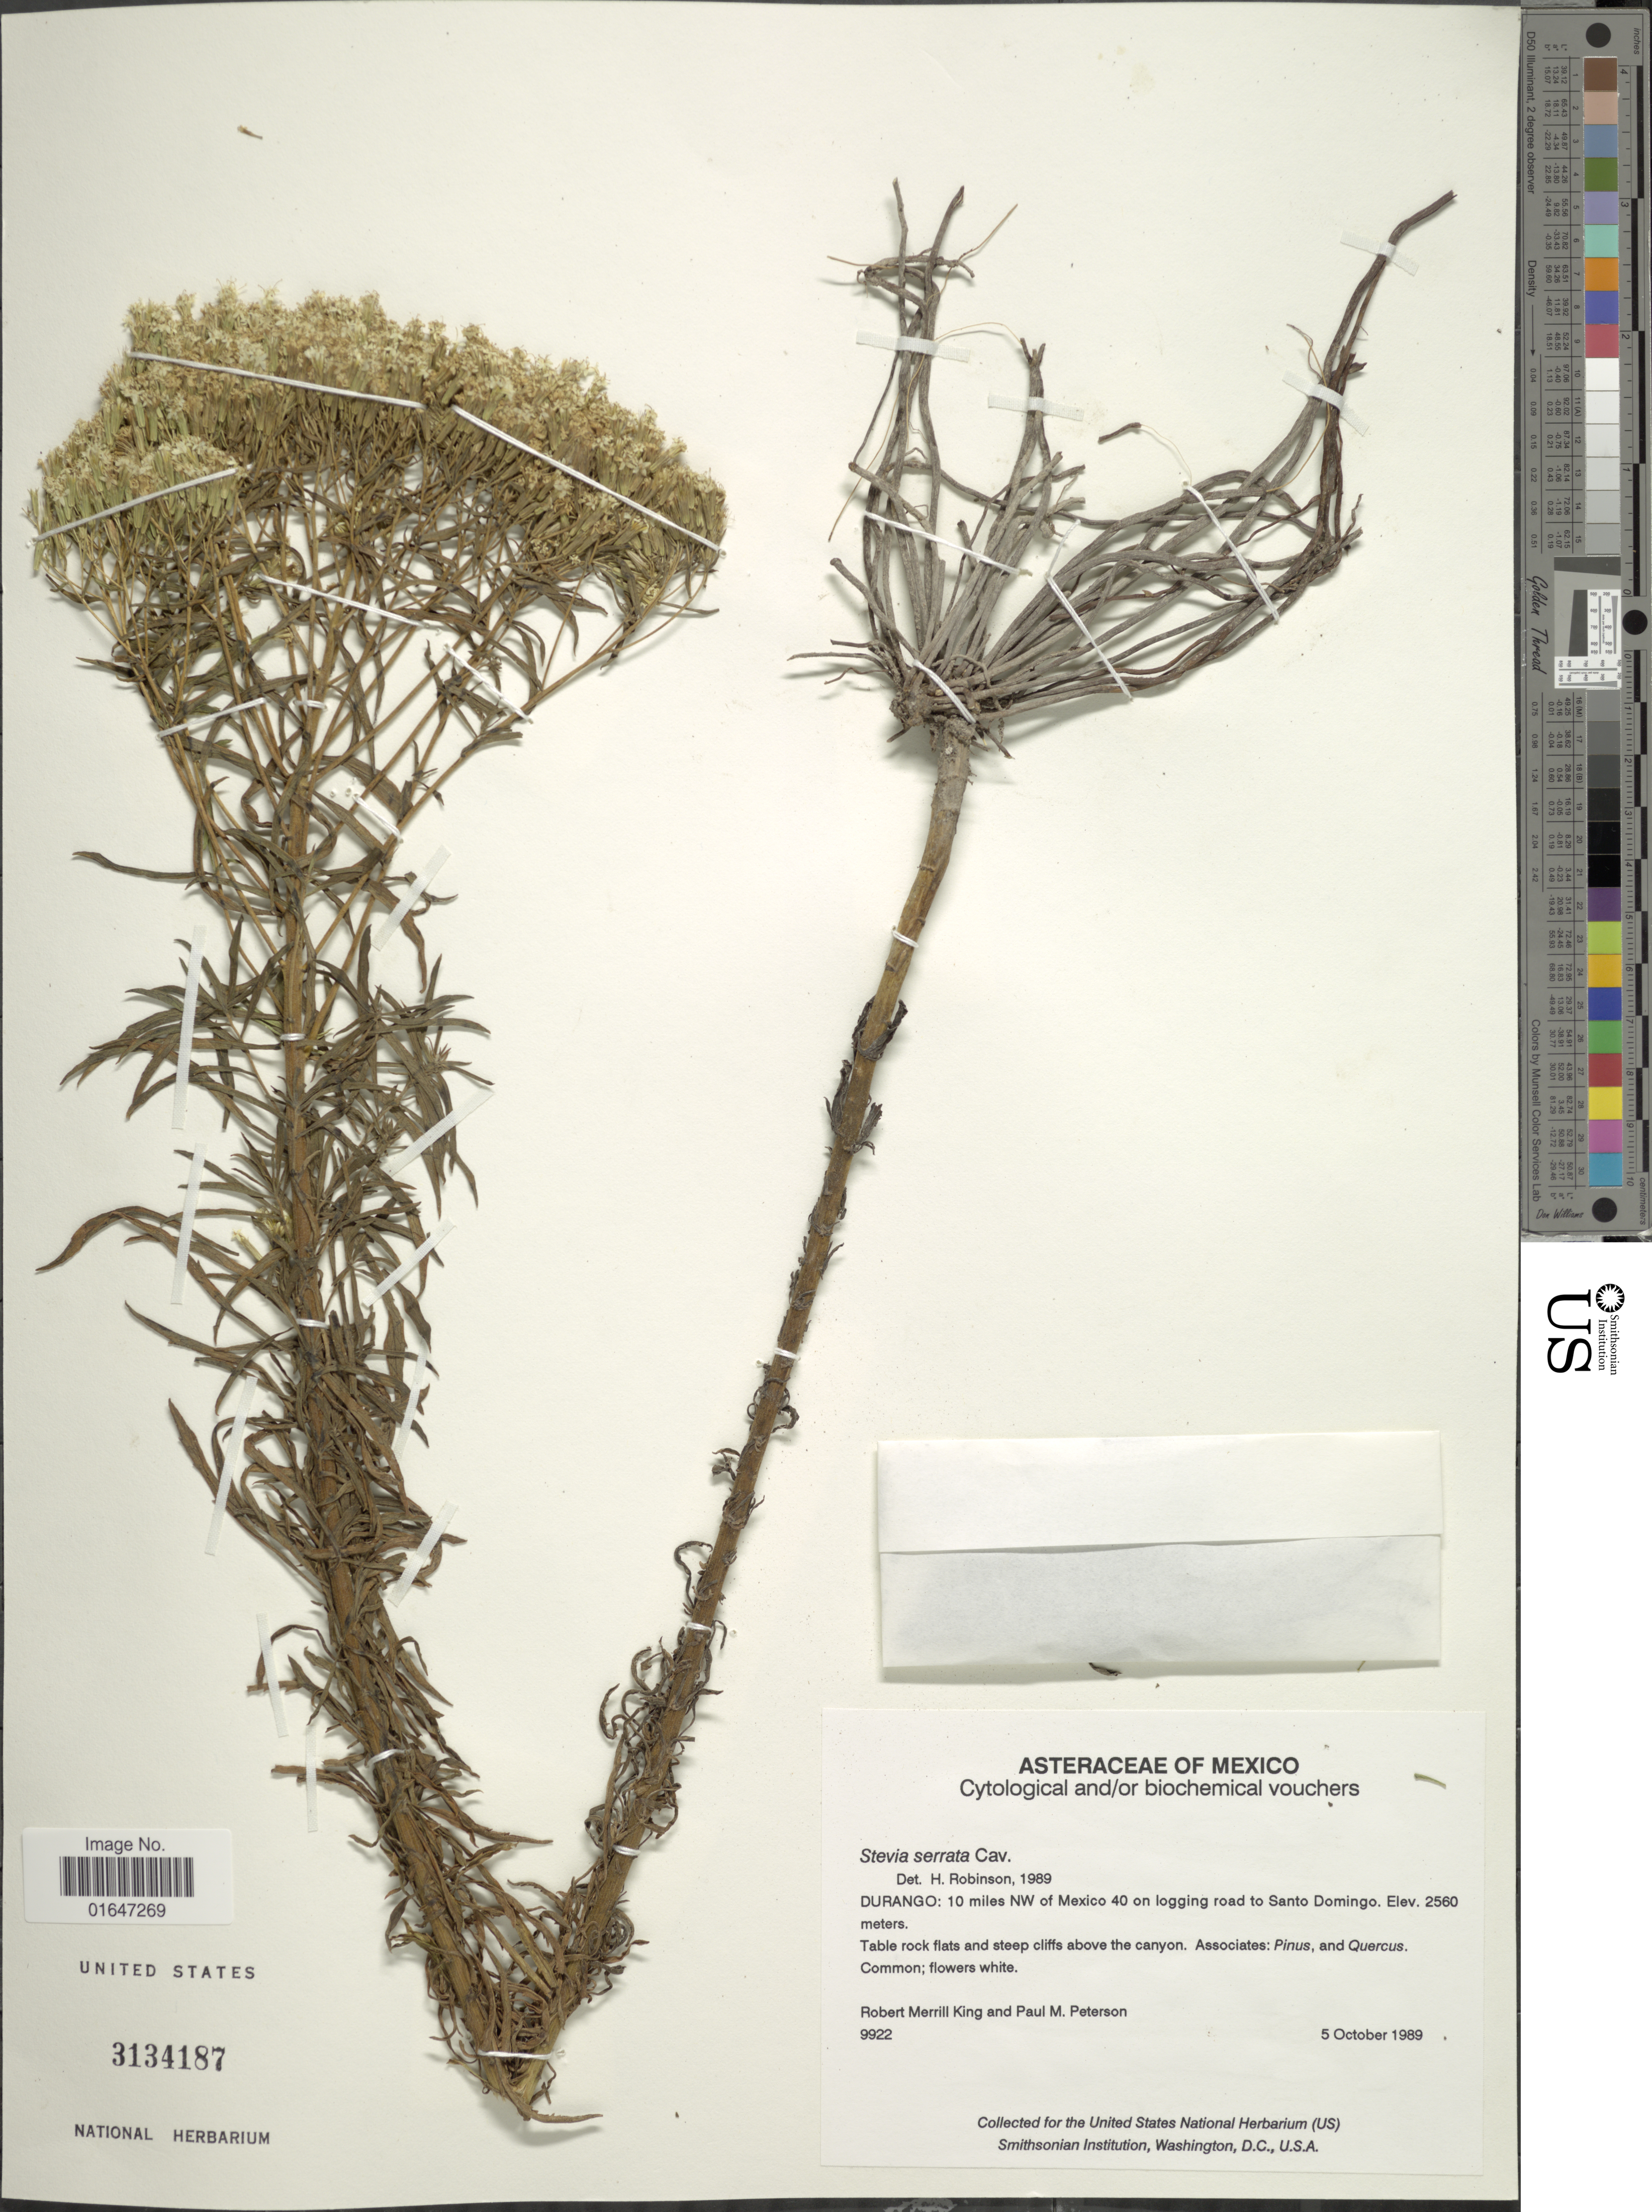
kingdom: Plantae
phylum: Tracheophyta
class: Magnoliopsida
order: Asterales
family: Asteraceae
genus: Stevia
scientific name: Stevia serrata var. serrata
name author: Cav.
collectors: R. M. King & P. M. Peterson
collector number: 9922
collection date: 1989-10-05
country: Mexico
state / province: Durango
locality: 10 miles NW of Mexico 40 on logging road to San Domingo.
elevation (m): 2560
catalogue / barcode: US 3134187